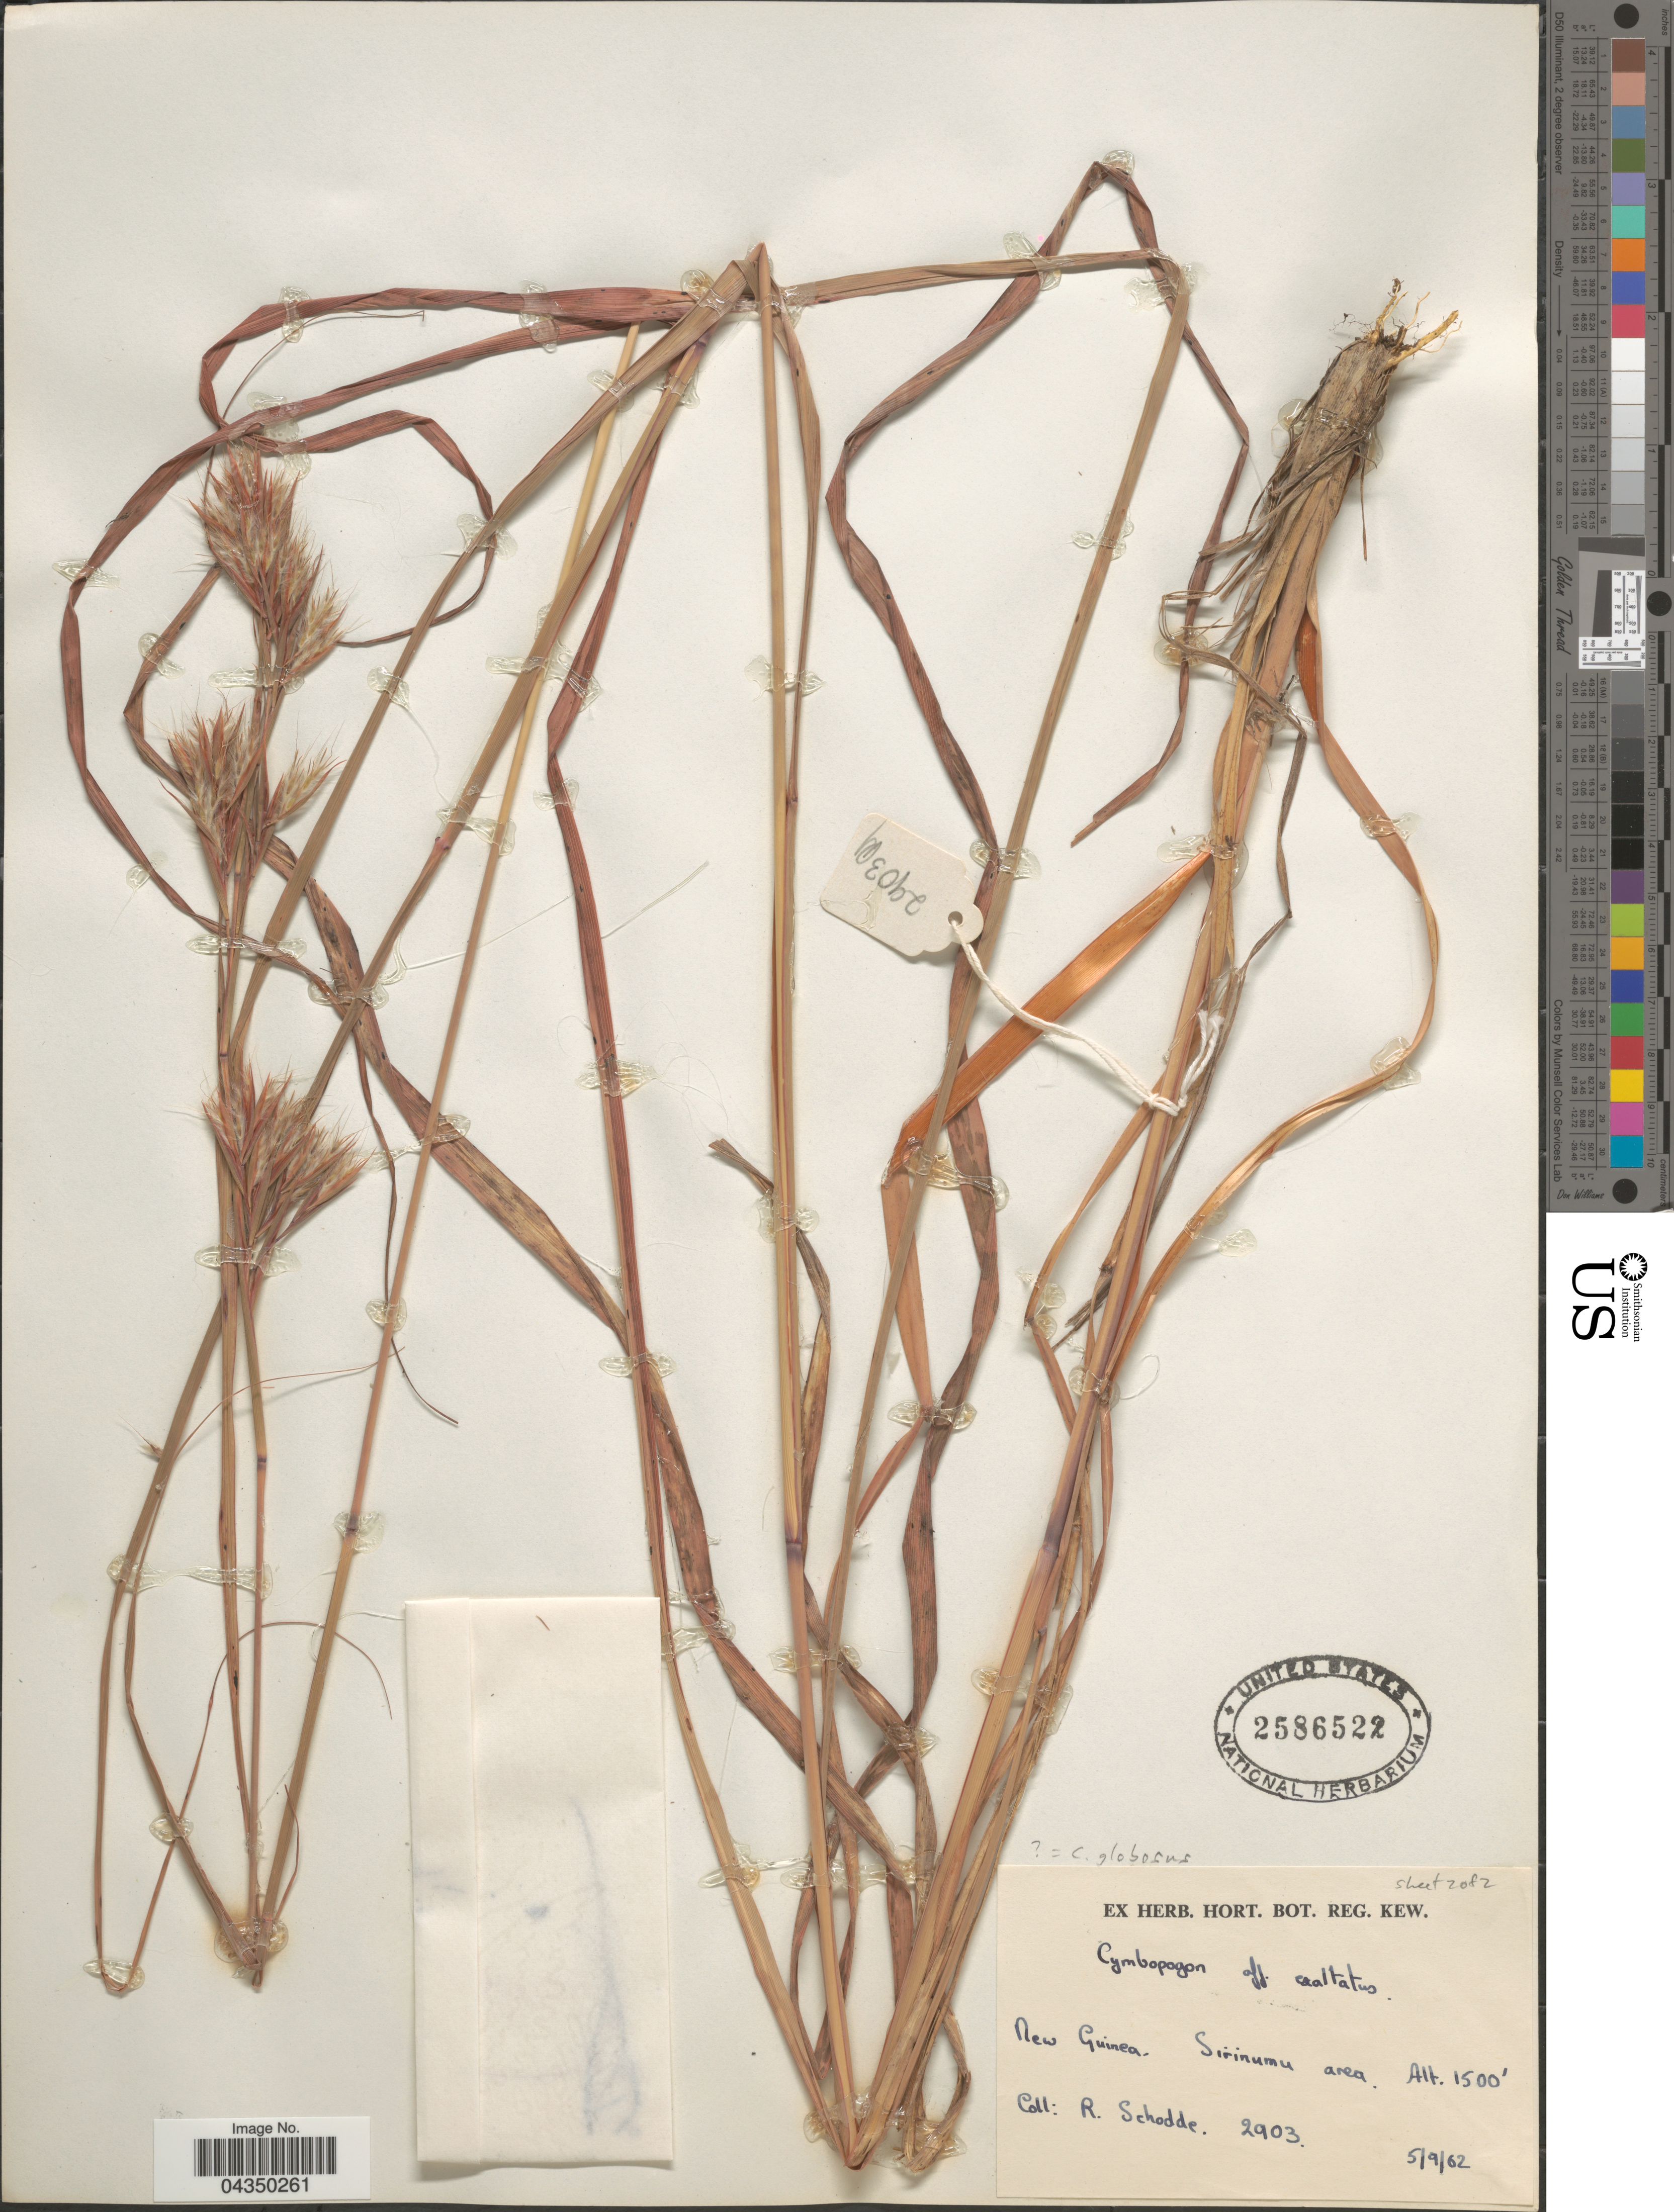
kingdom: Plantae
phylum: Tracheophyta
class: Liliopsida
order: Poales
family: Poaceae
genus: Cymbopogon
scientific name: Cymbopogon globosus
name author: Henr.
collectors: R. Schodde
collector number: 2903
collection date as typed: Transcribed d/m/y: 5/9/62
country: Papua New Guinea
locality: New Guinea. Sirinumu area.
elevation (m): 457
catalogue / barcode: US 2586522